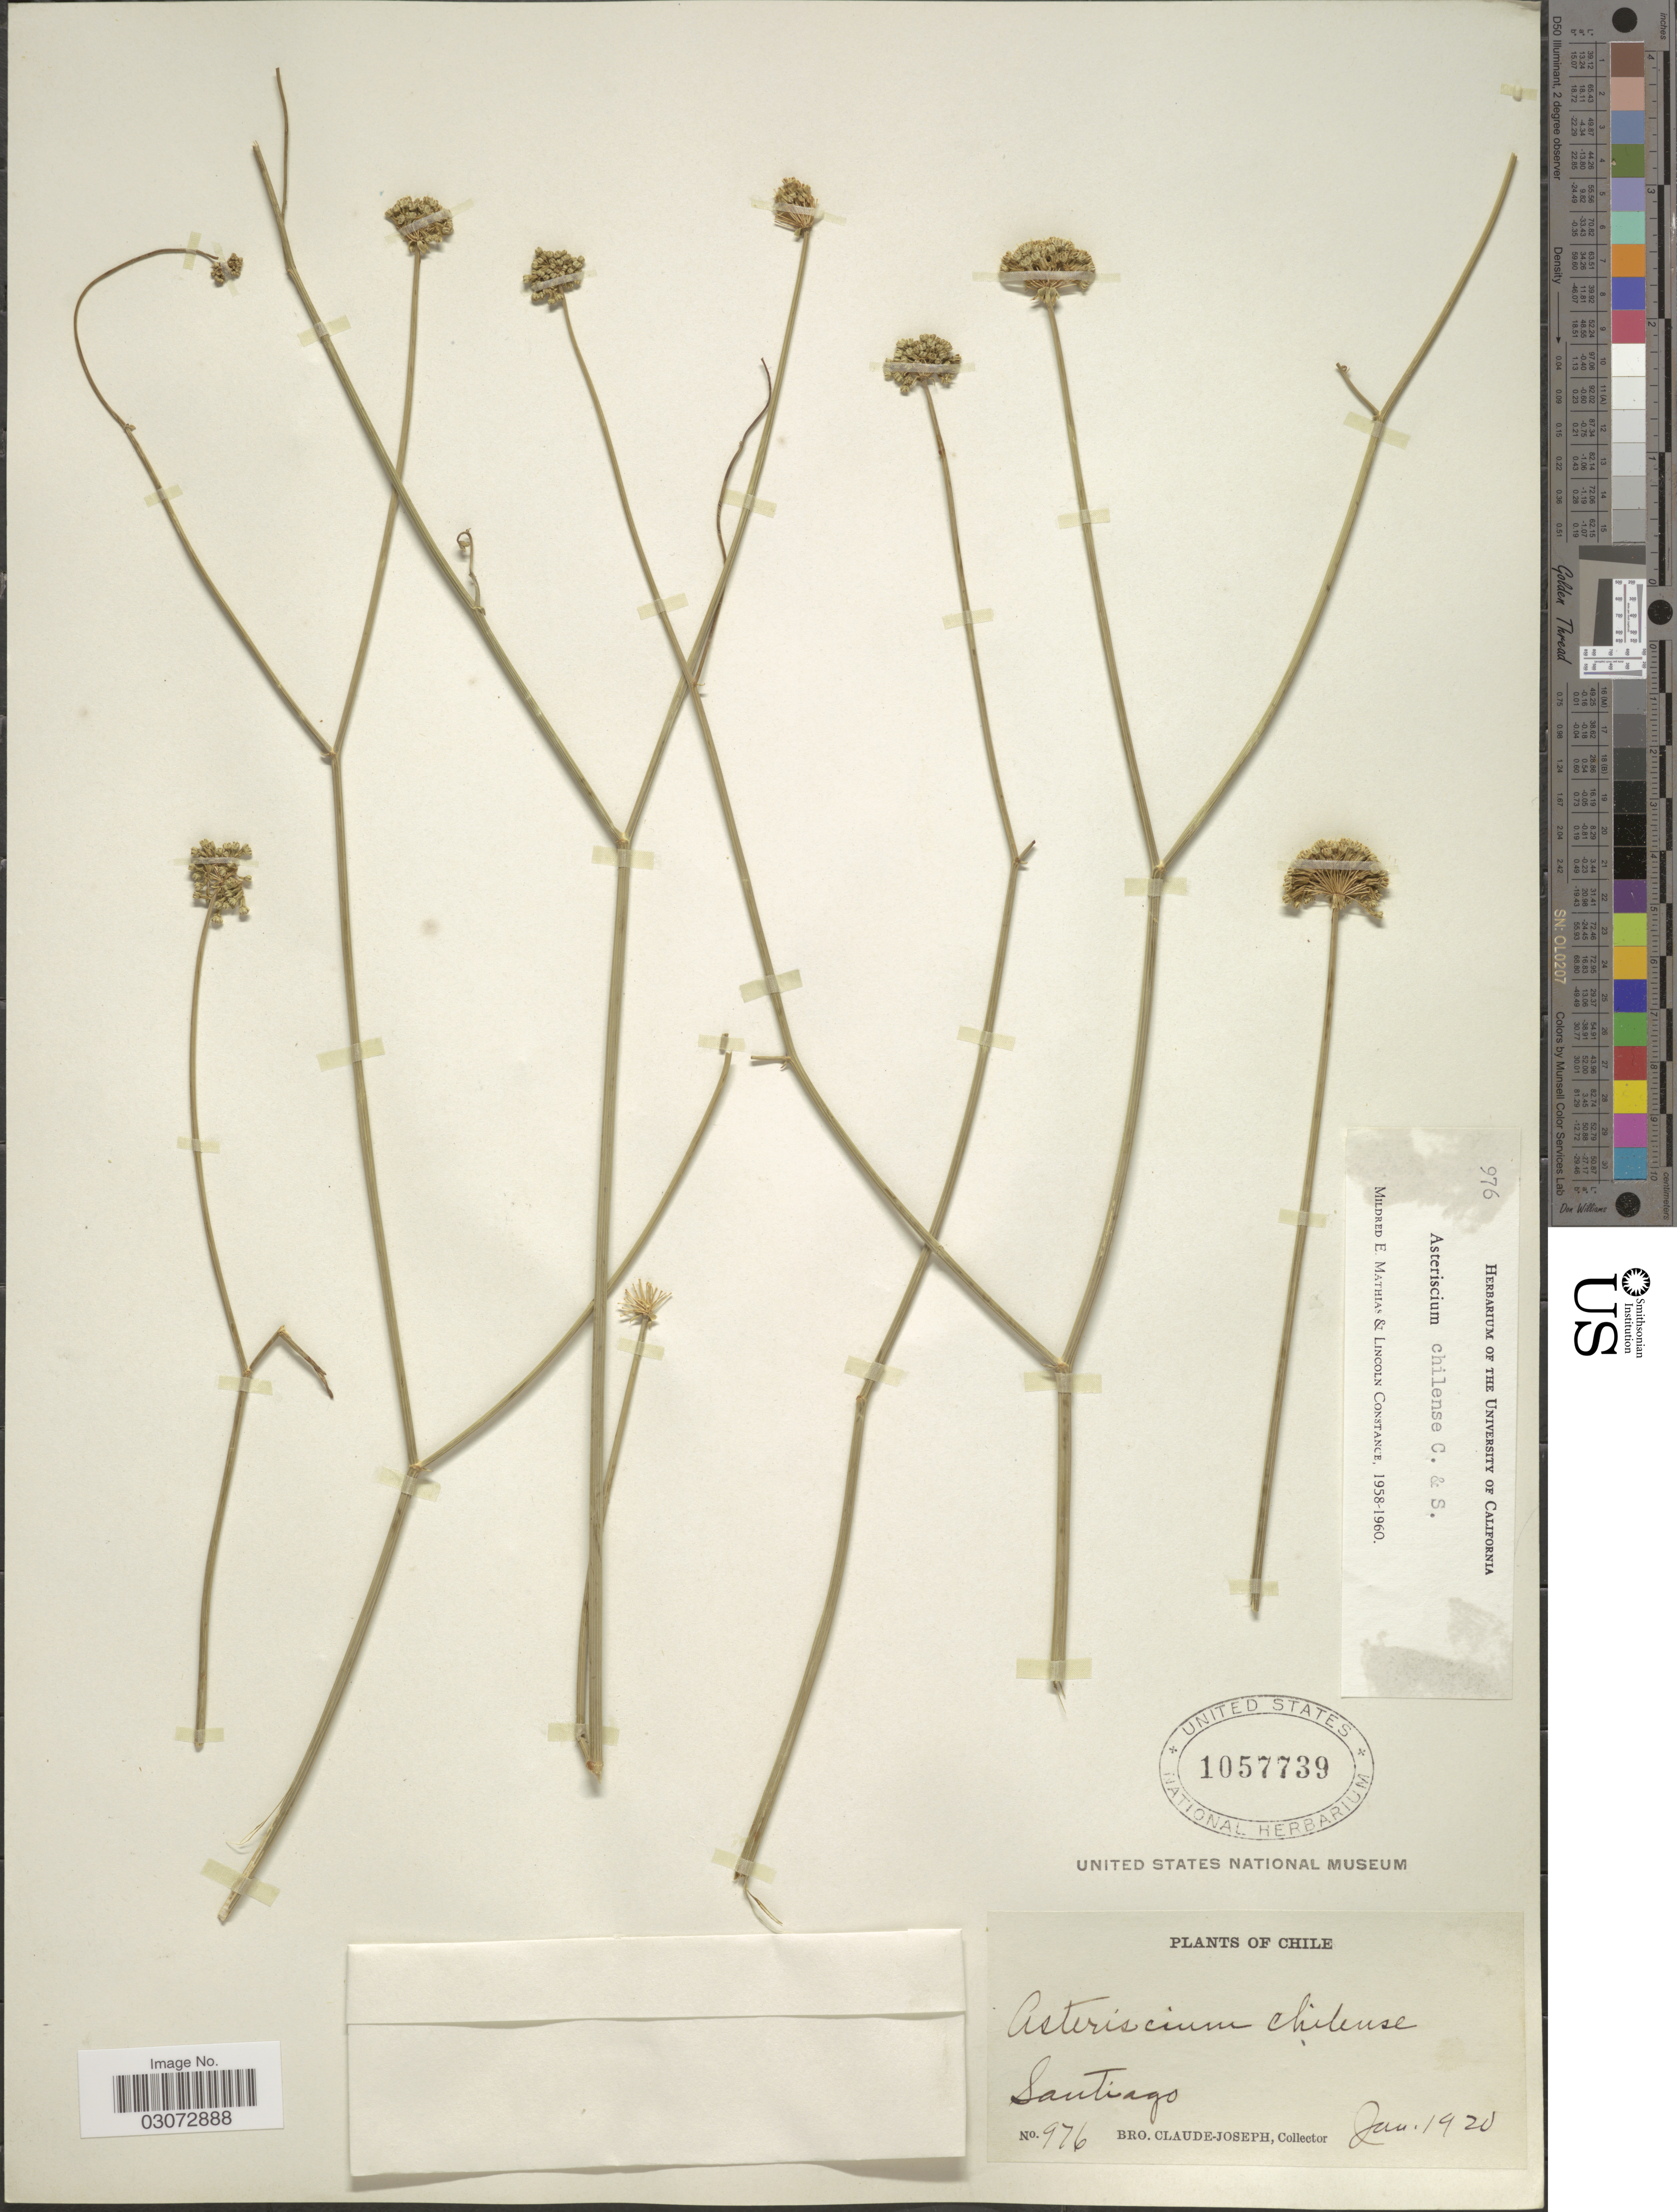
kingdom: Plantae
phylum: Tracheophyta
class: Magnoliopsida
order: Apiales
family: Apiaceae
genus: Asteriscium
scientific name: Asteriscium chilense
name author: Cham. & Schltdl.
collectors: Bro. Claude-Joseph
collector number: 976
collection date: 1920-01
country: Chile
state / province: Región Metropolitana (RM)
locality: Santiago.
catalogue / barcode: US 1057739